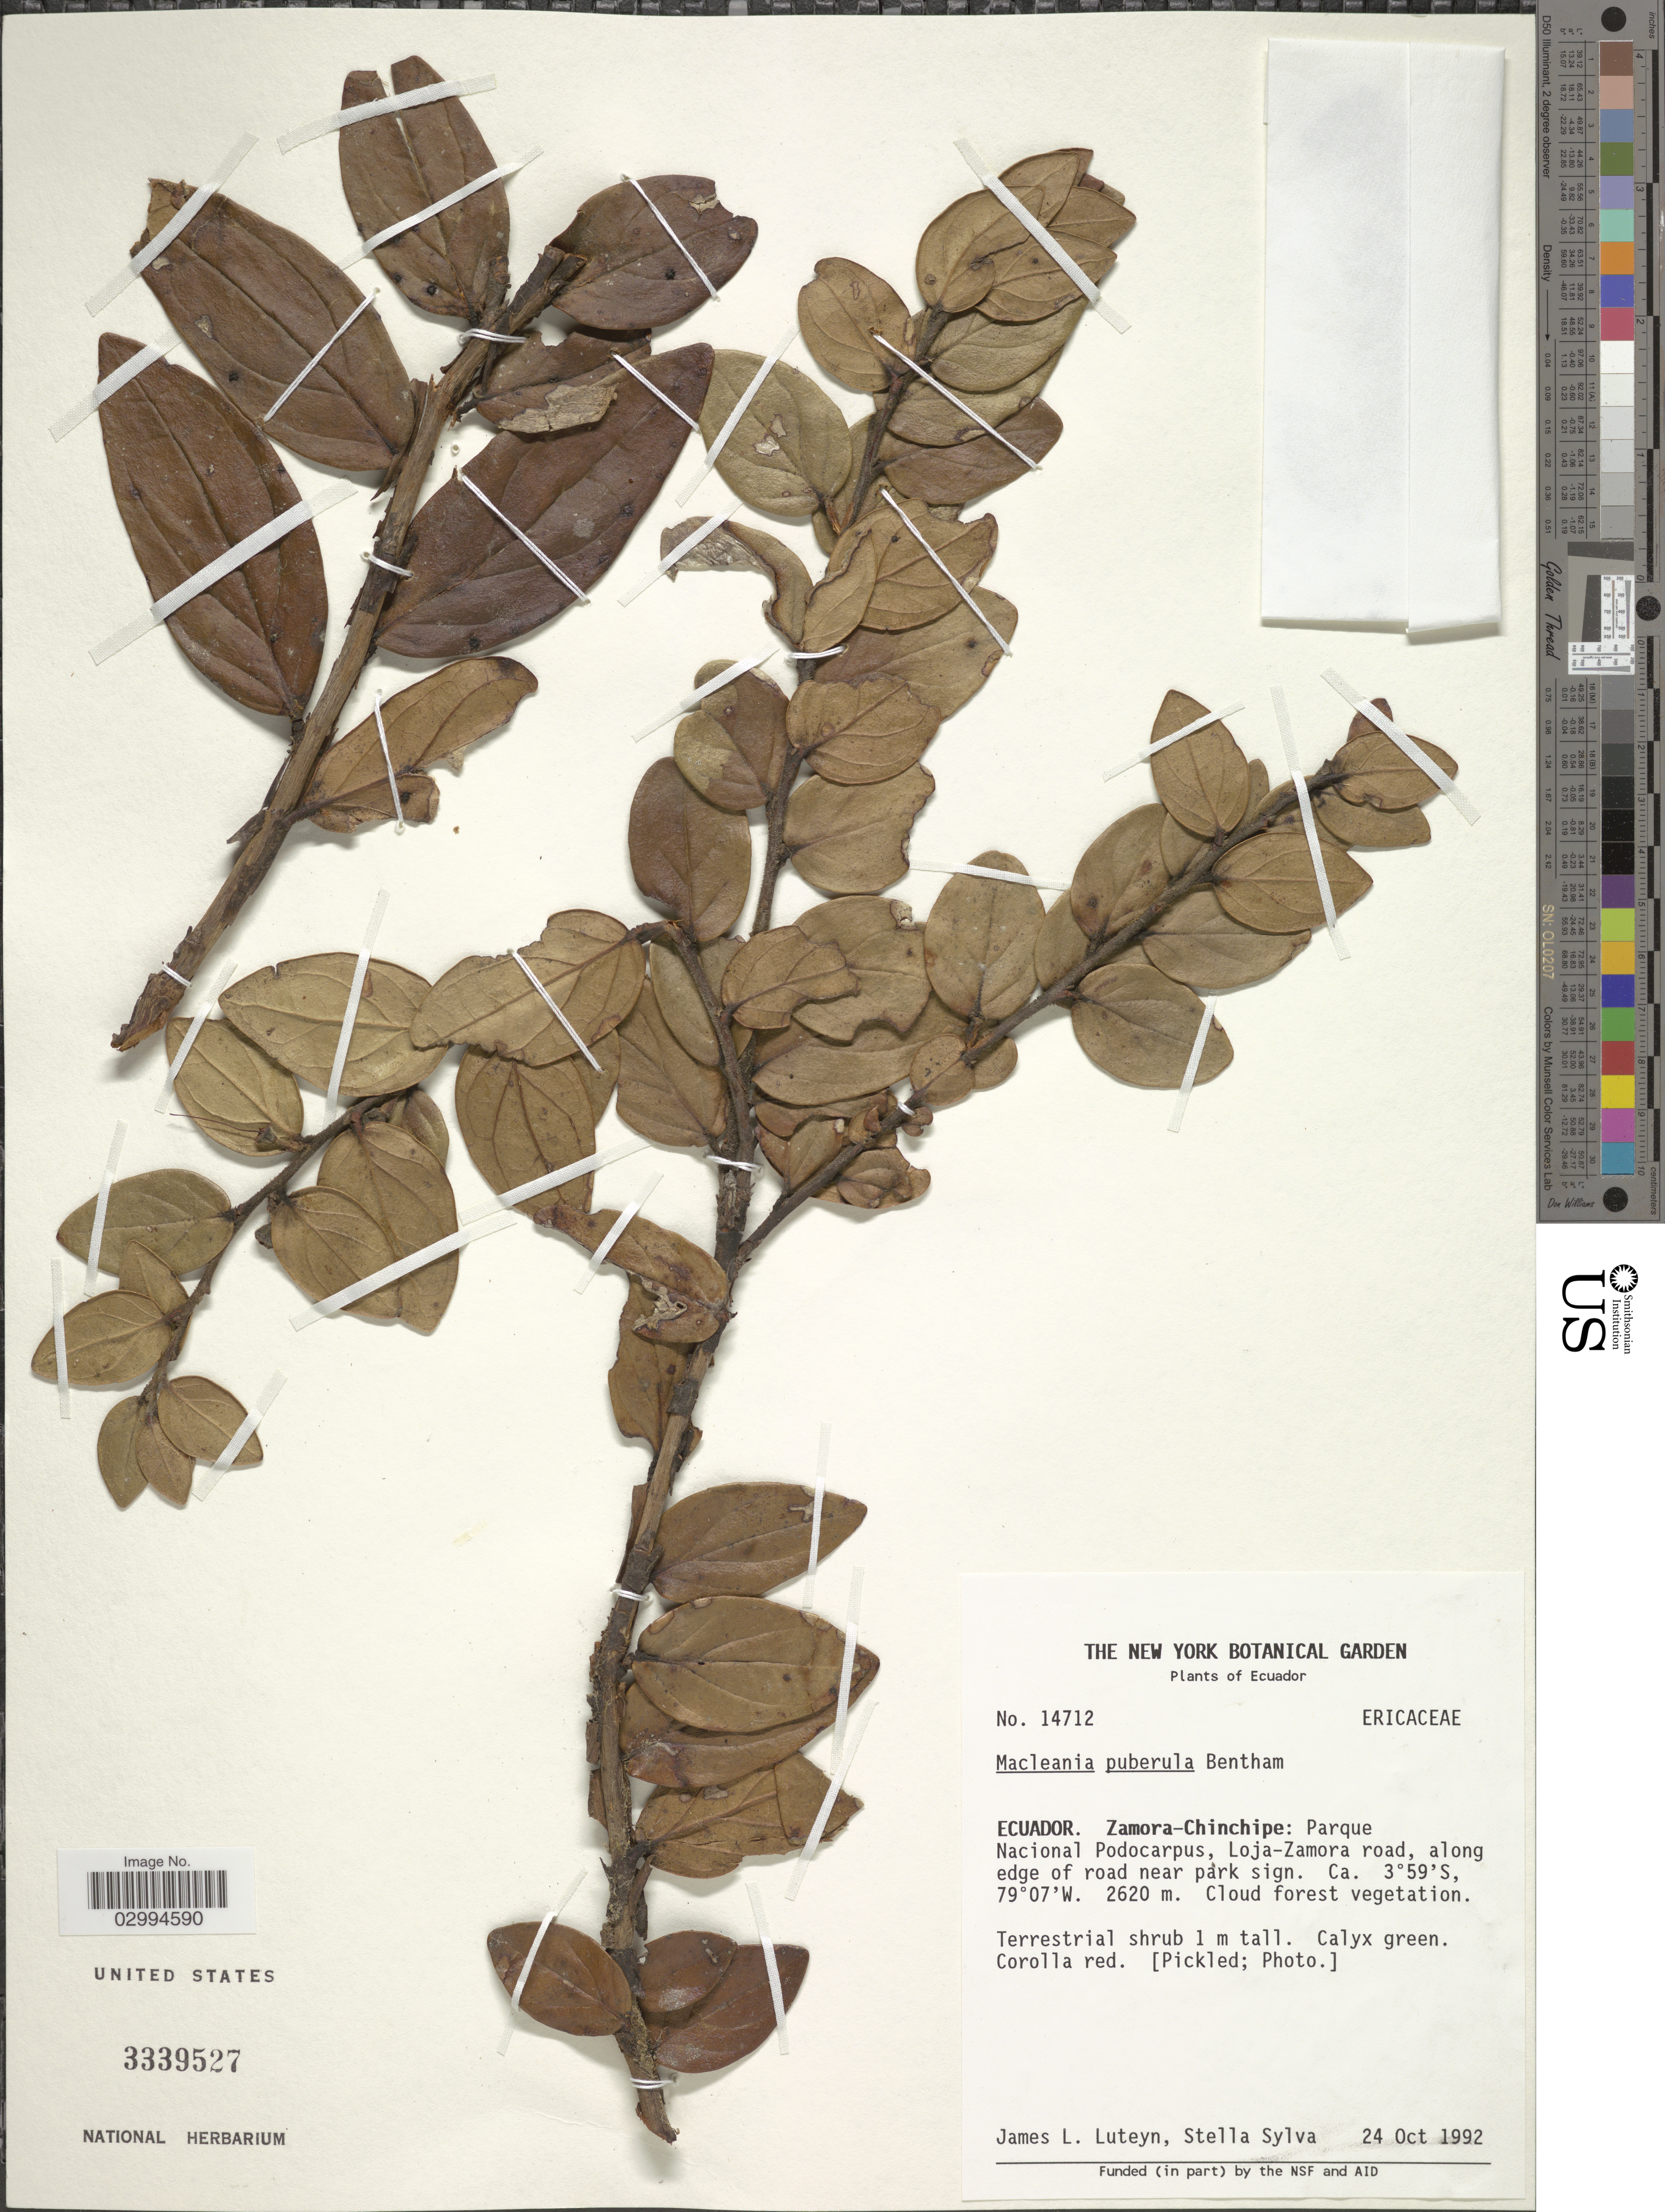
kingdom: Plantae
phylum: Tracheophyta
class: Magnoliopsida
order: Ericales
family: Ericaceae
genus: Macleania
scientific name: Macleania pubiflora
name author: Benth.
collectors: J. L. Luteyn & S. Sylva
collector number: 14712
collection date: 1992-10-24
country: Ecuador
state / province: Zamora-Chinchipe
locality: Parque Nacional Podocarpus, Loja-Zamora road, along edge of road near park sign.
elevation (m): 2620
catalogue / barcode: US 3339527